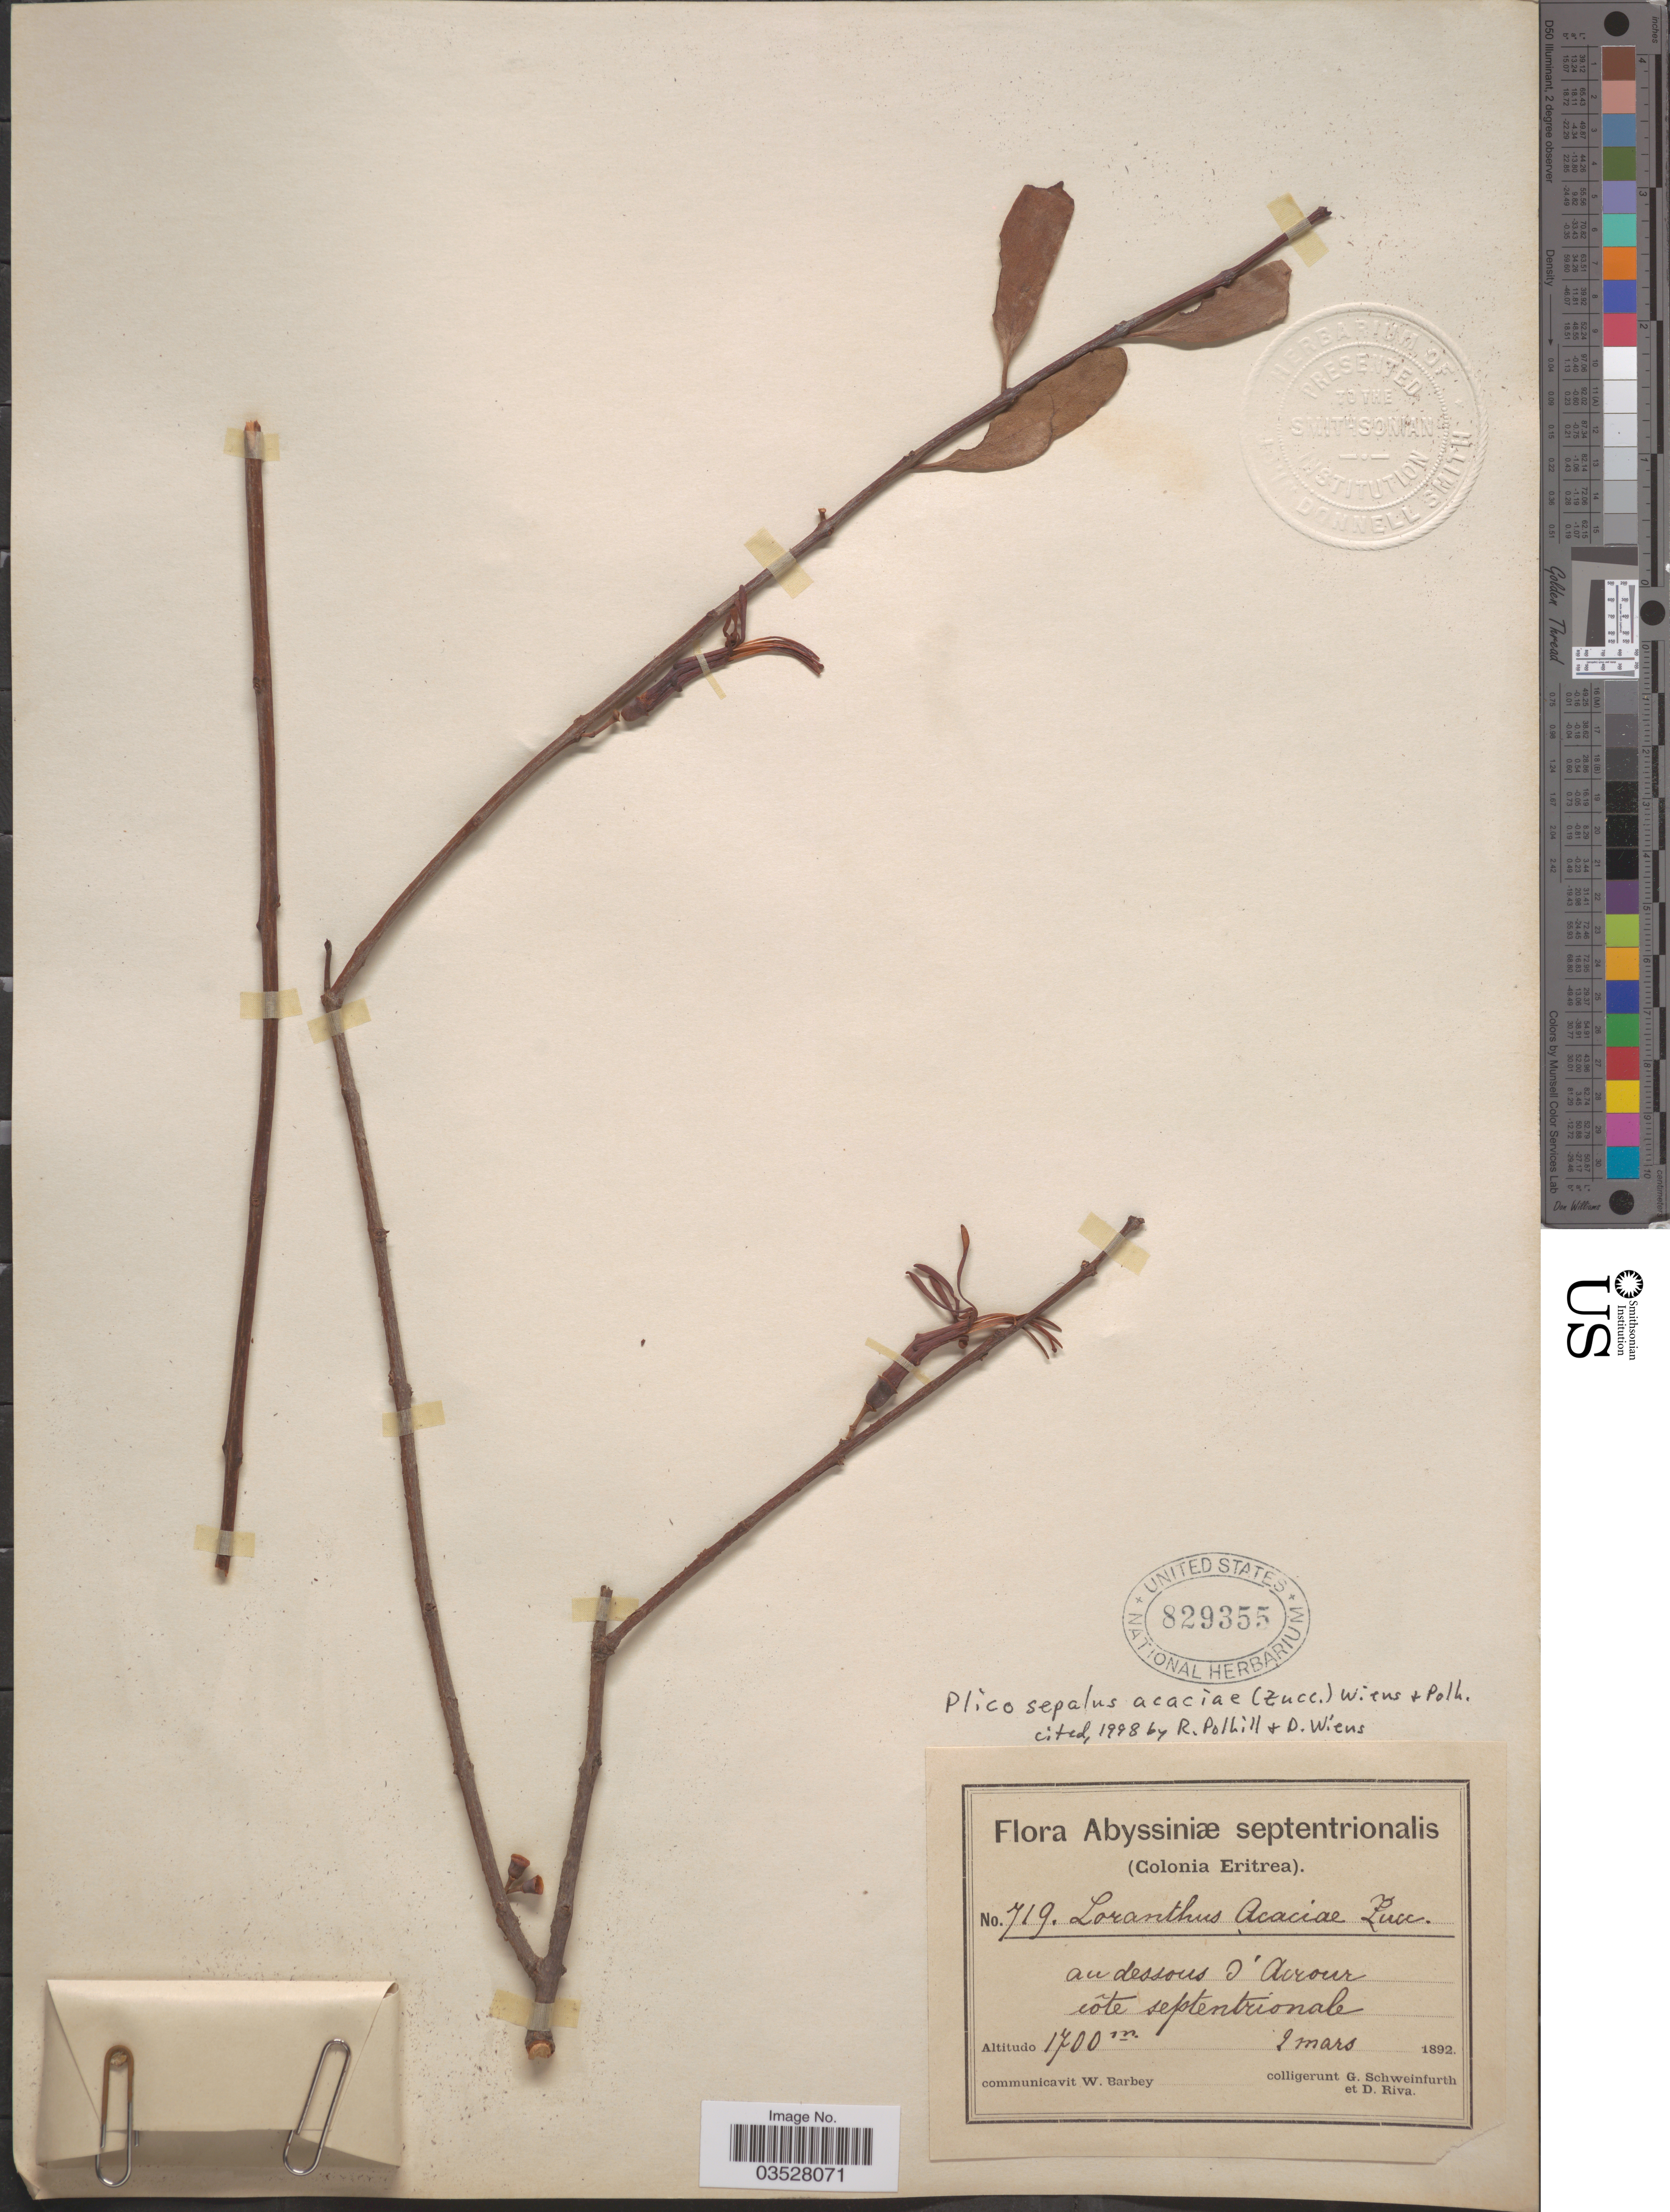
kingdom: Plantae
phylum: Tracheophyta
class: Magnoliopsida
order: Santalales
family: Loranthaceae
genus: Plicosepalus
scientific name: Plicosepalus acaciae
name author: (Zucc.) Wiens & Polhill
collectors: G. A. Schweinfurth (herbarium) & D. Riva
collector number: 719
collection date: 1892-03-02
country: Ethiopia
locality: Abyssiniæ septentrionalis. (Colonia Eritrea). au dessous d'Acrour côte septentrionale.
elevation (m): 1700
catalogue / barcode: US 829355